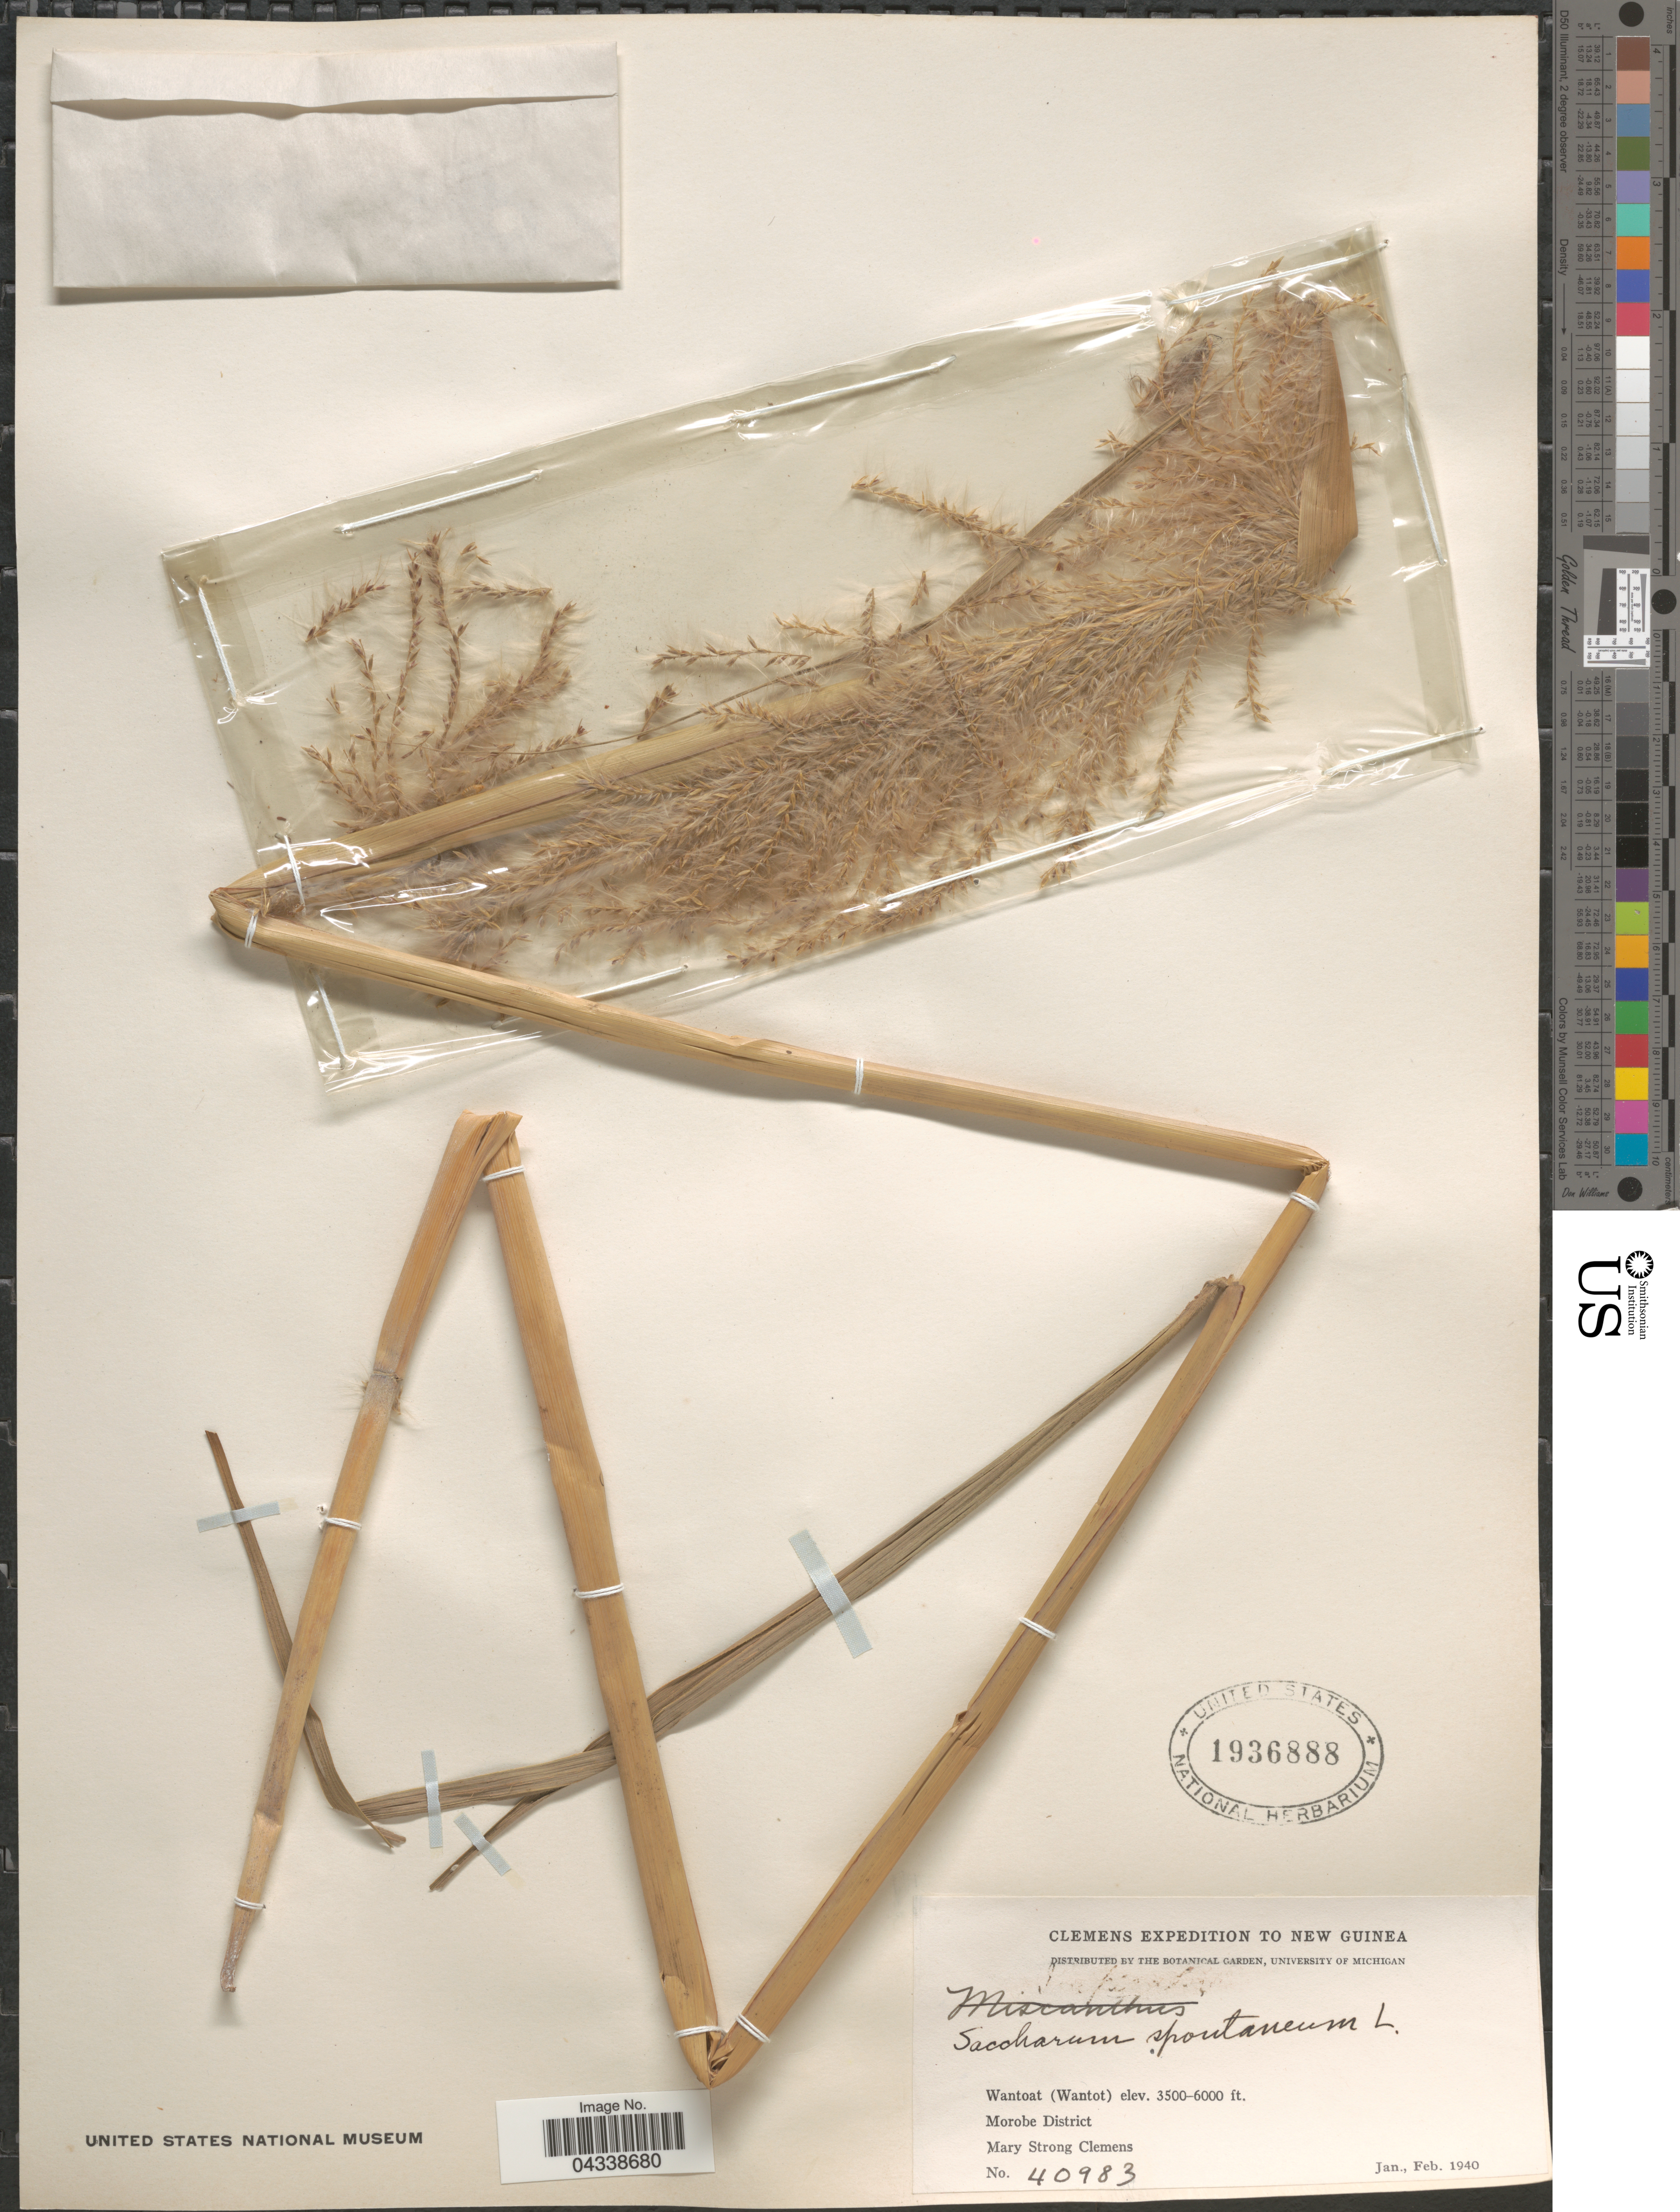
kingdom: Plantae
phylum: Tracheophyta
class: Liliopsida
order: Poales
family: Poaceae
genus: Saccharum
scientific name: Saccharum spontaneum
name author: L.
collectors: M. S. Clemens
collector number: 40983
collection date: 1940-01/1940-02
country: Papua New Guinea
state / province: Morobe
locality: Clemens Expedition to New Guinea. Wantoat (Wantot). Morobe District.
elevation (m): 1067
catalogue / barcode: US 1936888